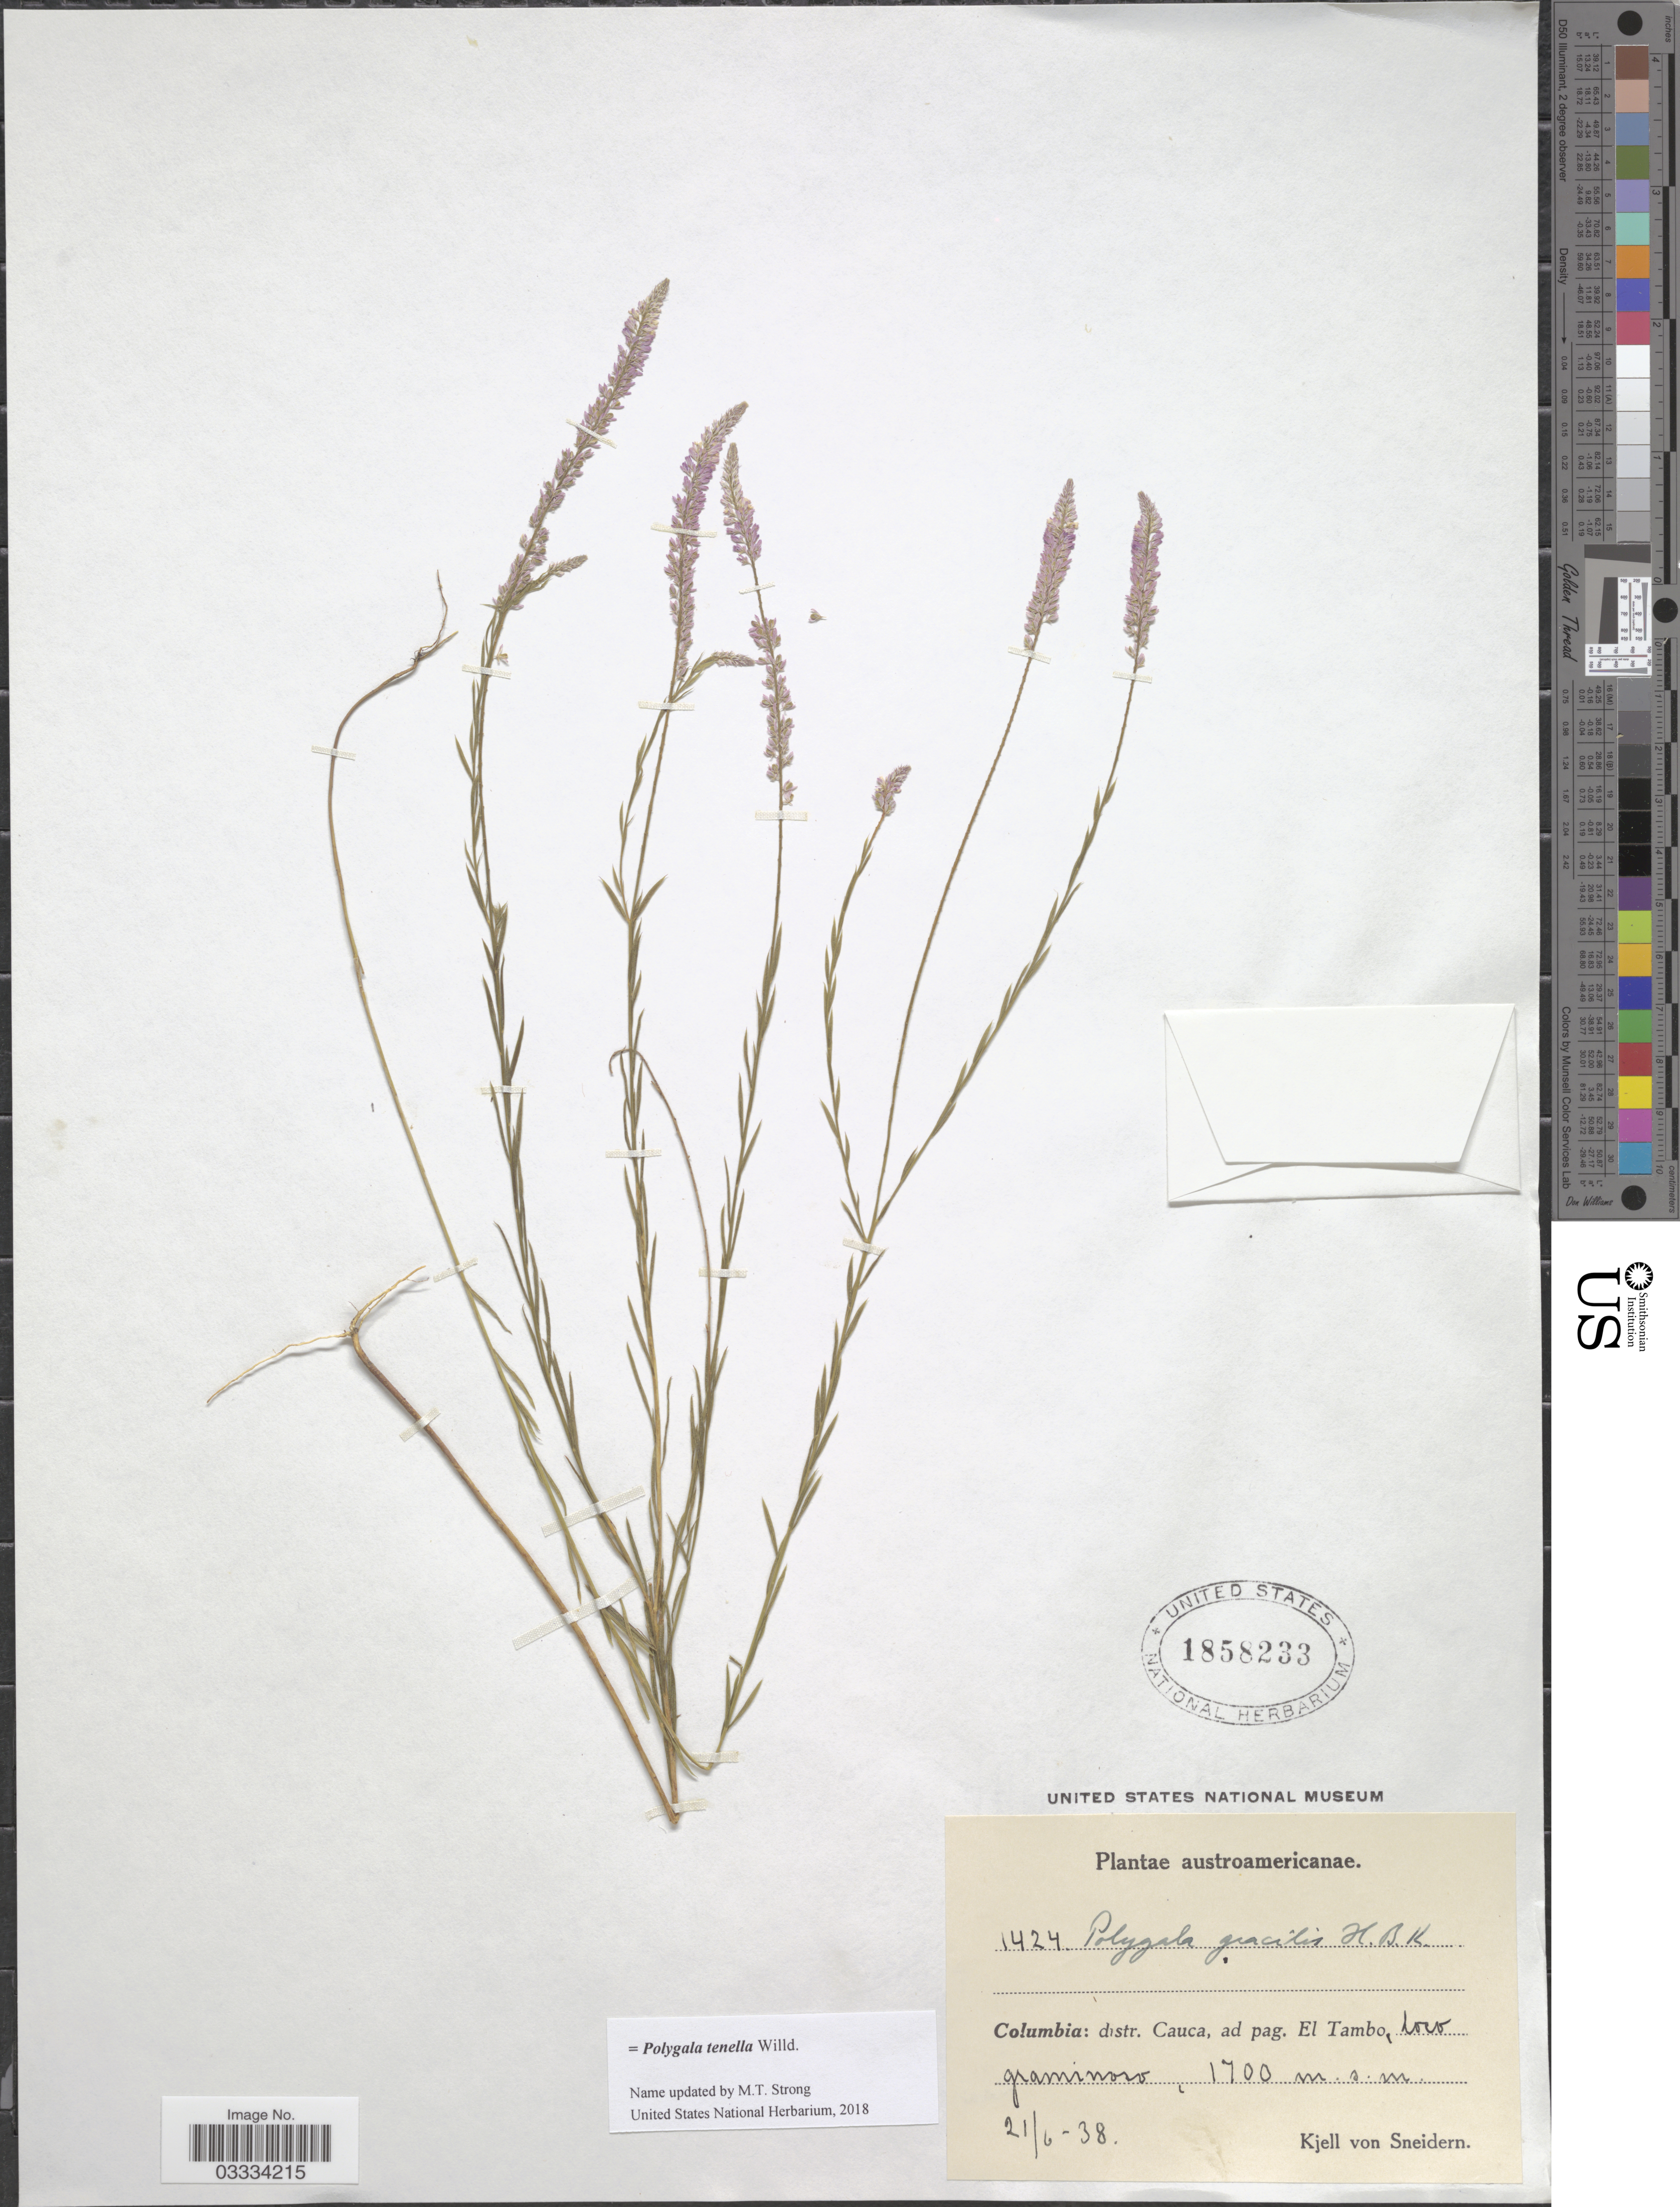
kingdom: Plantae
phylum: Tracheophyta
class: Magnoliopsida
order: Fabales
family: Polygalaceae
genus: Polygala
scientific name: Polygala tenella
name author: Willd.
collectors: K. von Sneidern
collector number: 1424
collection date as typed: Transcribed d/m/y: 21/6/38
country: Colombia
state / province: Cauca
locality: Distr. Cauca, ad pag. El Tambo.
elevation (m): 1700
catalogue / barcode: US 1858233